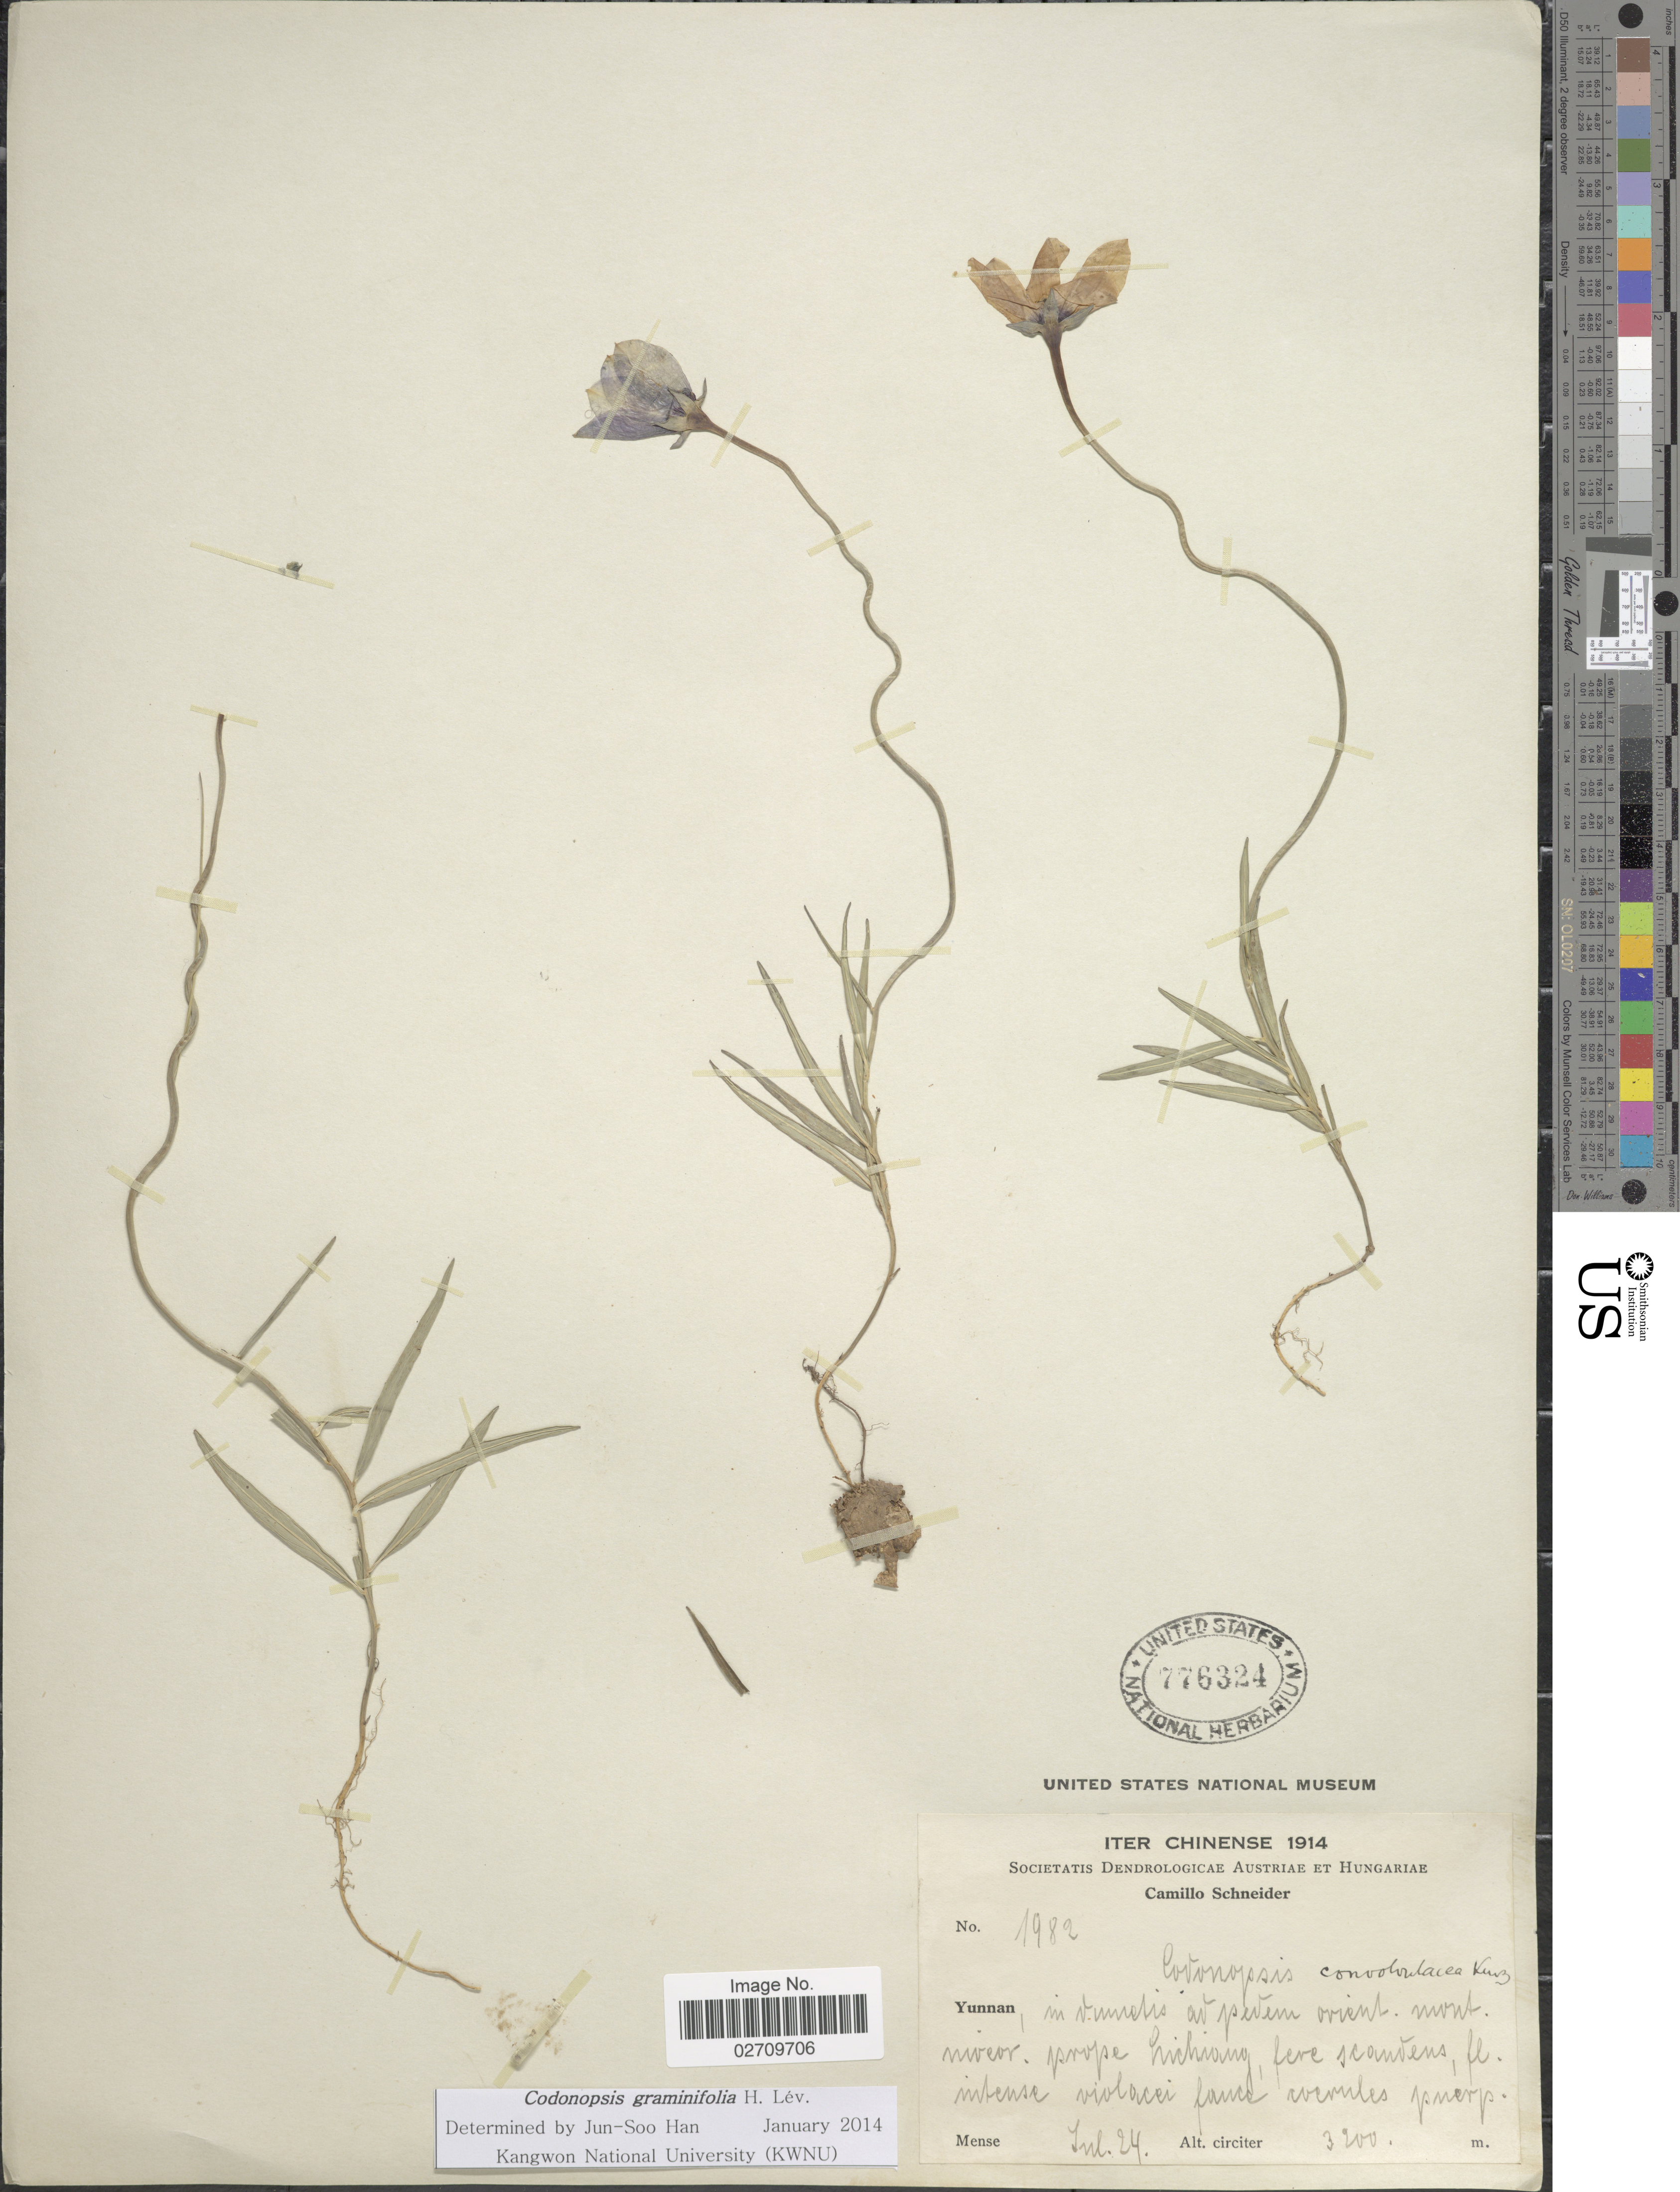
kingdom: Plantae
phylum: Tracheophyta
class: Magnoliopsida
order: Asterales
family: Campanulaceae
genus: Codonopsis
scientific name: Codonopsis graminifolia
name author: H. Lév.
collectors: C. K. Schneider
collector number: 1982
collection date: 1914-07-24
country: China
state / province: Yunnan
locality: In dumetis ad petem orient. mont. nivcar. prope Lichiang.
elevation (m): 3200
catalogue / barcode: US 776324